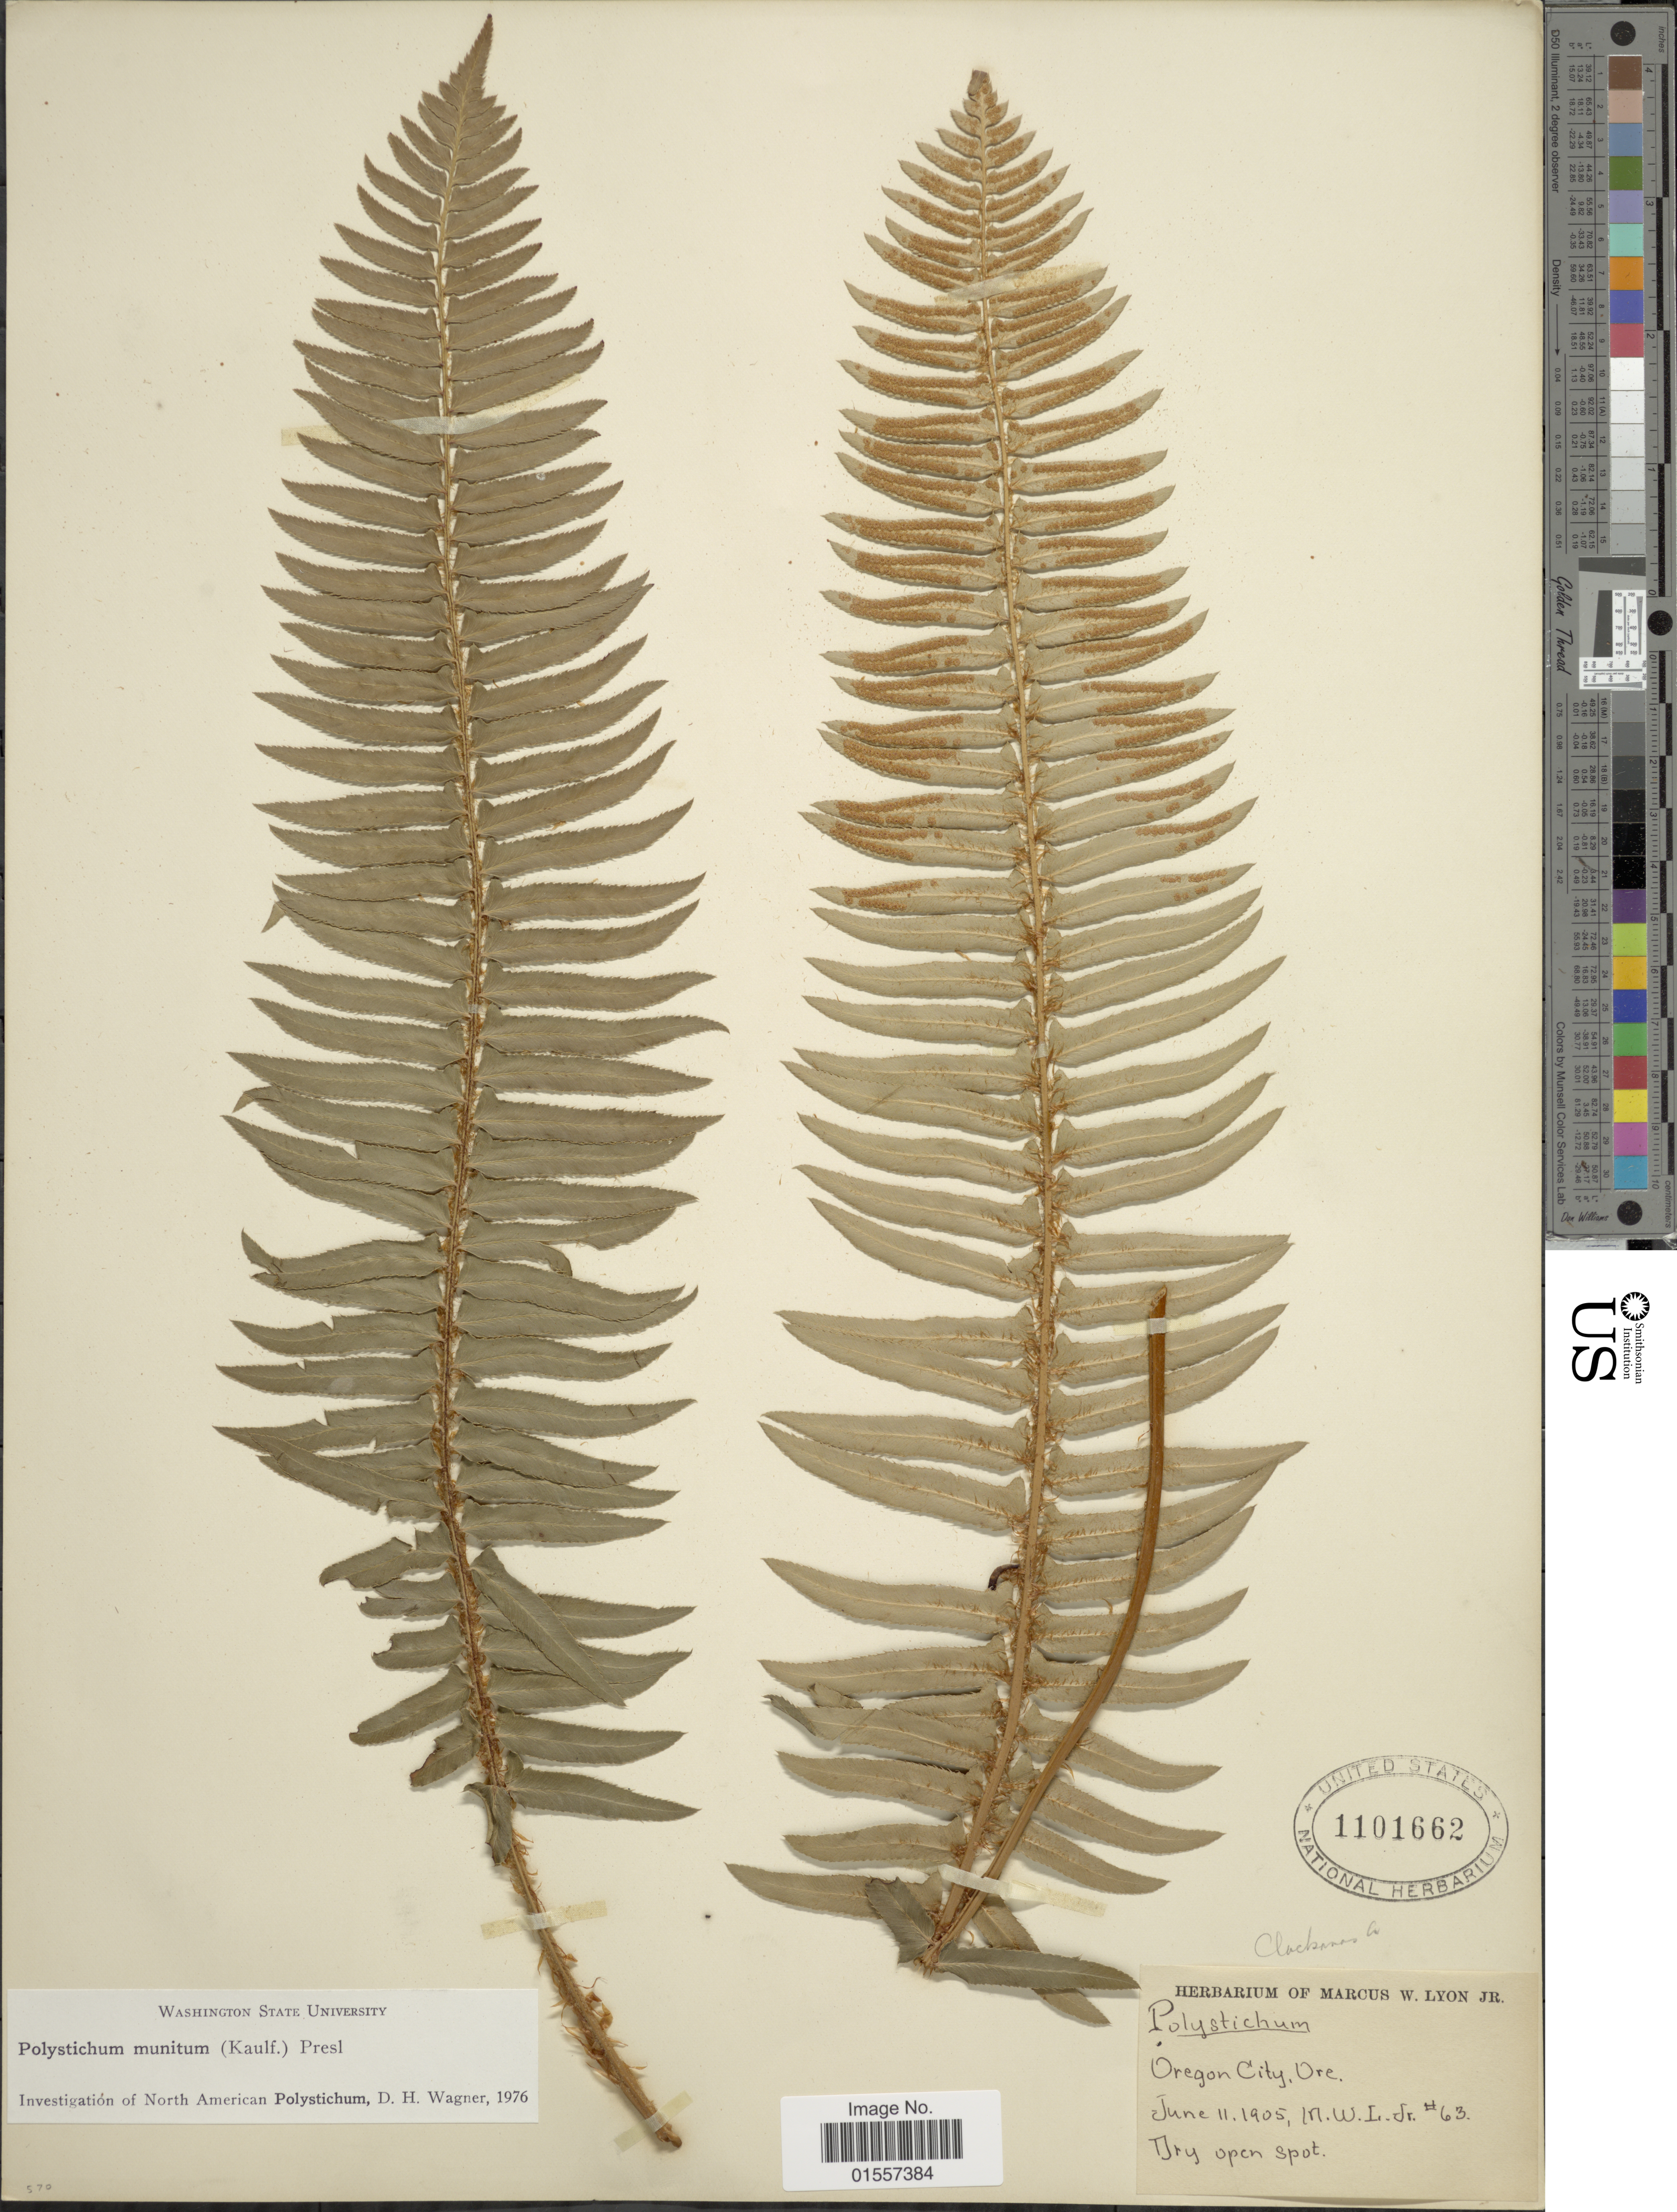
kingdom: Plantae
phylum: Tracheophyta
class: Polypodiopsida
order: Polypodiales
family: Dryopteridaceae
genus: Polystichum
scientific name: Polystichum munitum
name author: (Kaulf.) C. Presl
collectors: M. W. Lyon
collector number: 63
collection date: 1905-06-11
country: United States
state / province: Oregon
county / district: Clackamas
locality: Oregon City, Ore., Clackamas Co.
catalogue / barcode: US 1101662